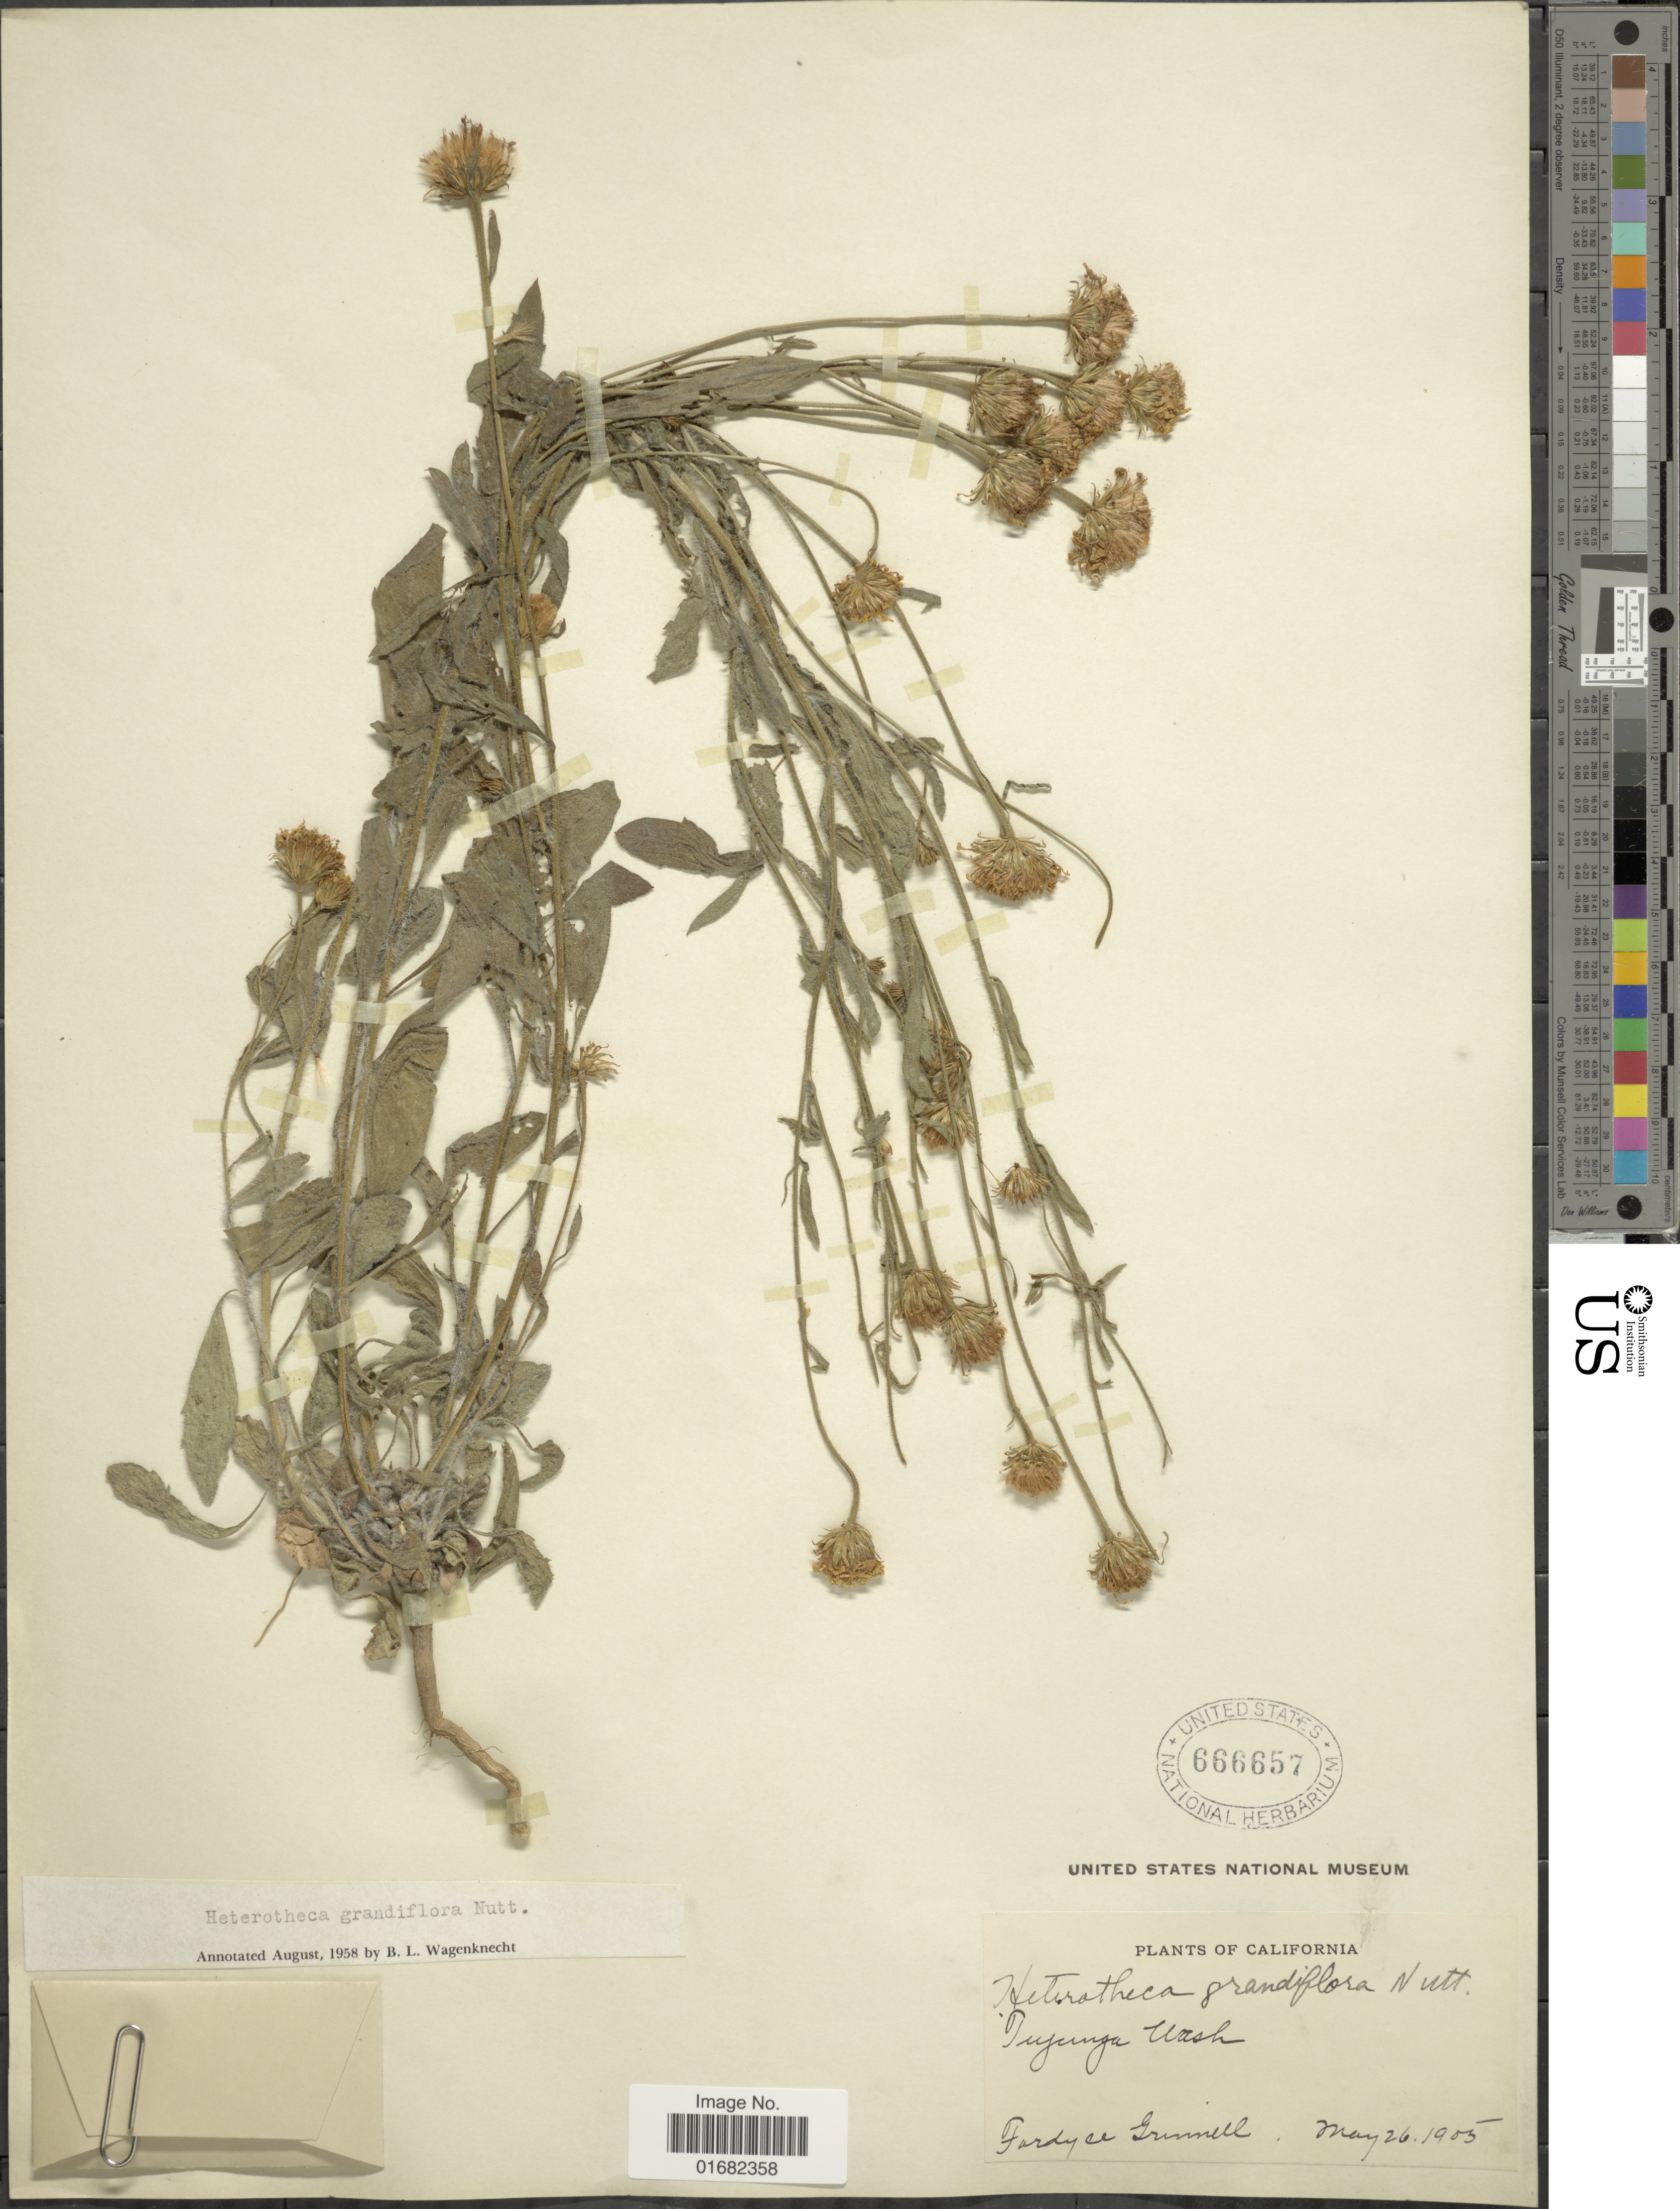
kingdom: Plantae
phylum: Tracheophyta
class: Magnoliopsida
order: Asterales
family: Asteraceae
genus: Heterotheca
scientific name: Heterotheca grandiflora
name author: Nutt.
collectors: F. Grinnell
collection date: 1905-05-26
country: United States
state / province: California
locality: Tujunga Wash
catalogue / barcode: US 666657